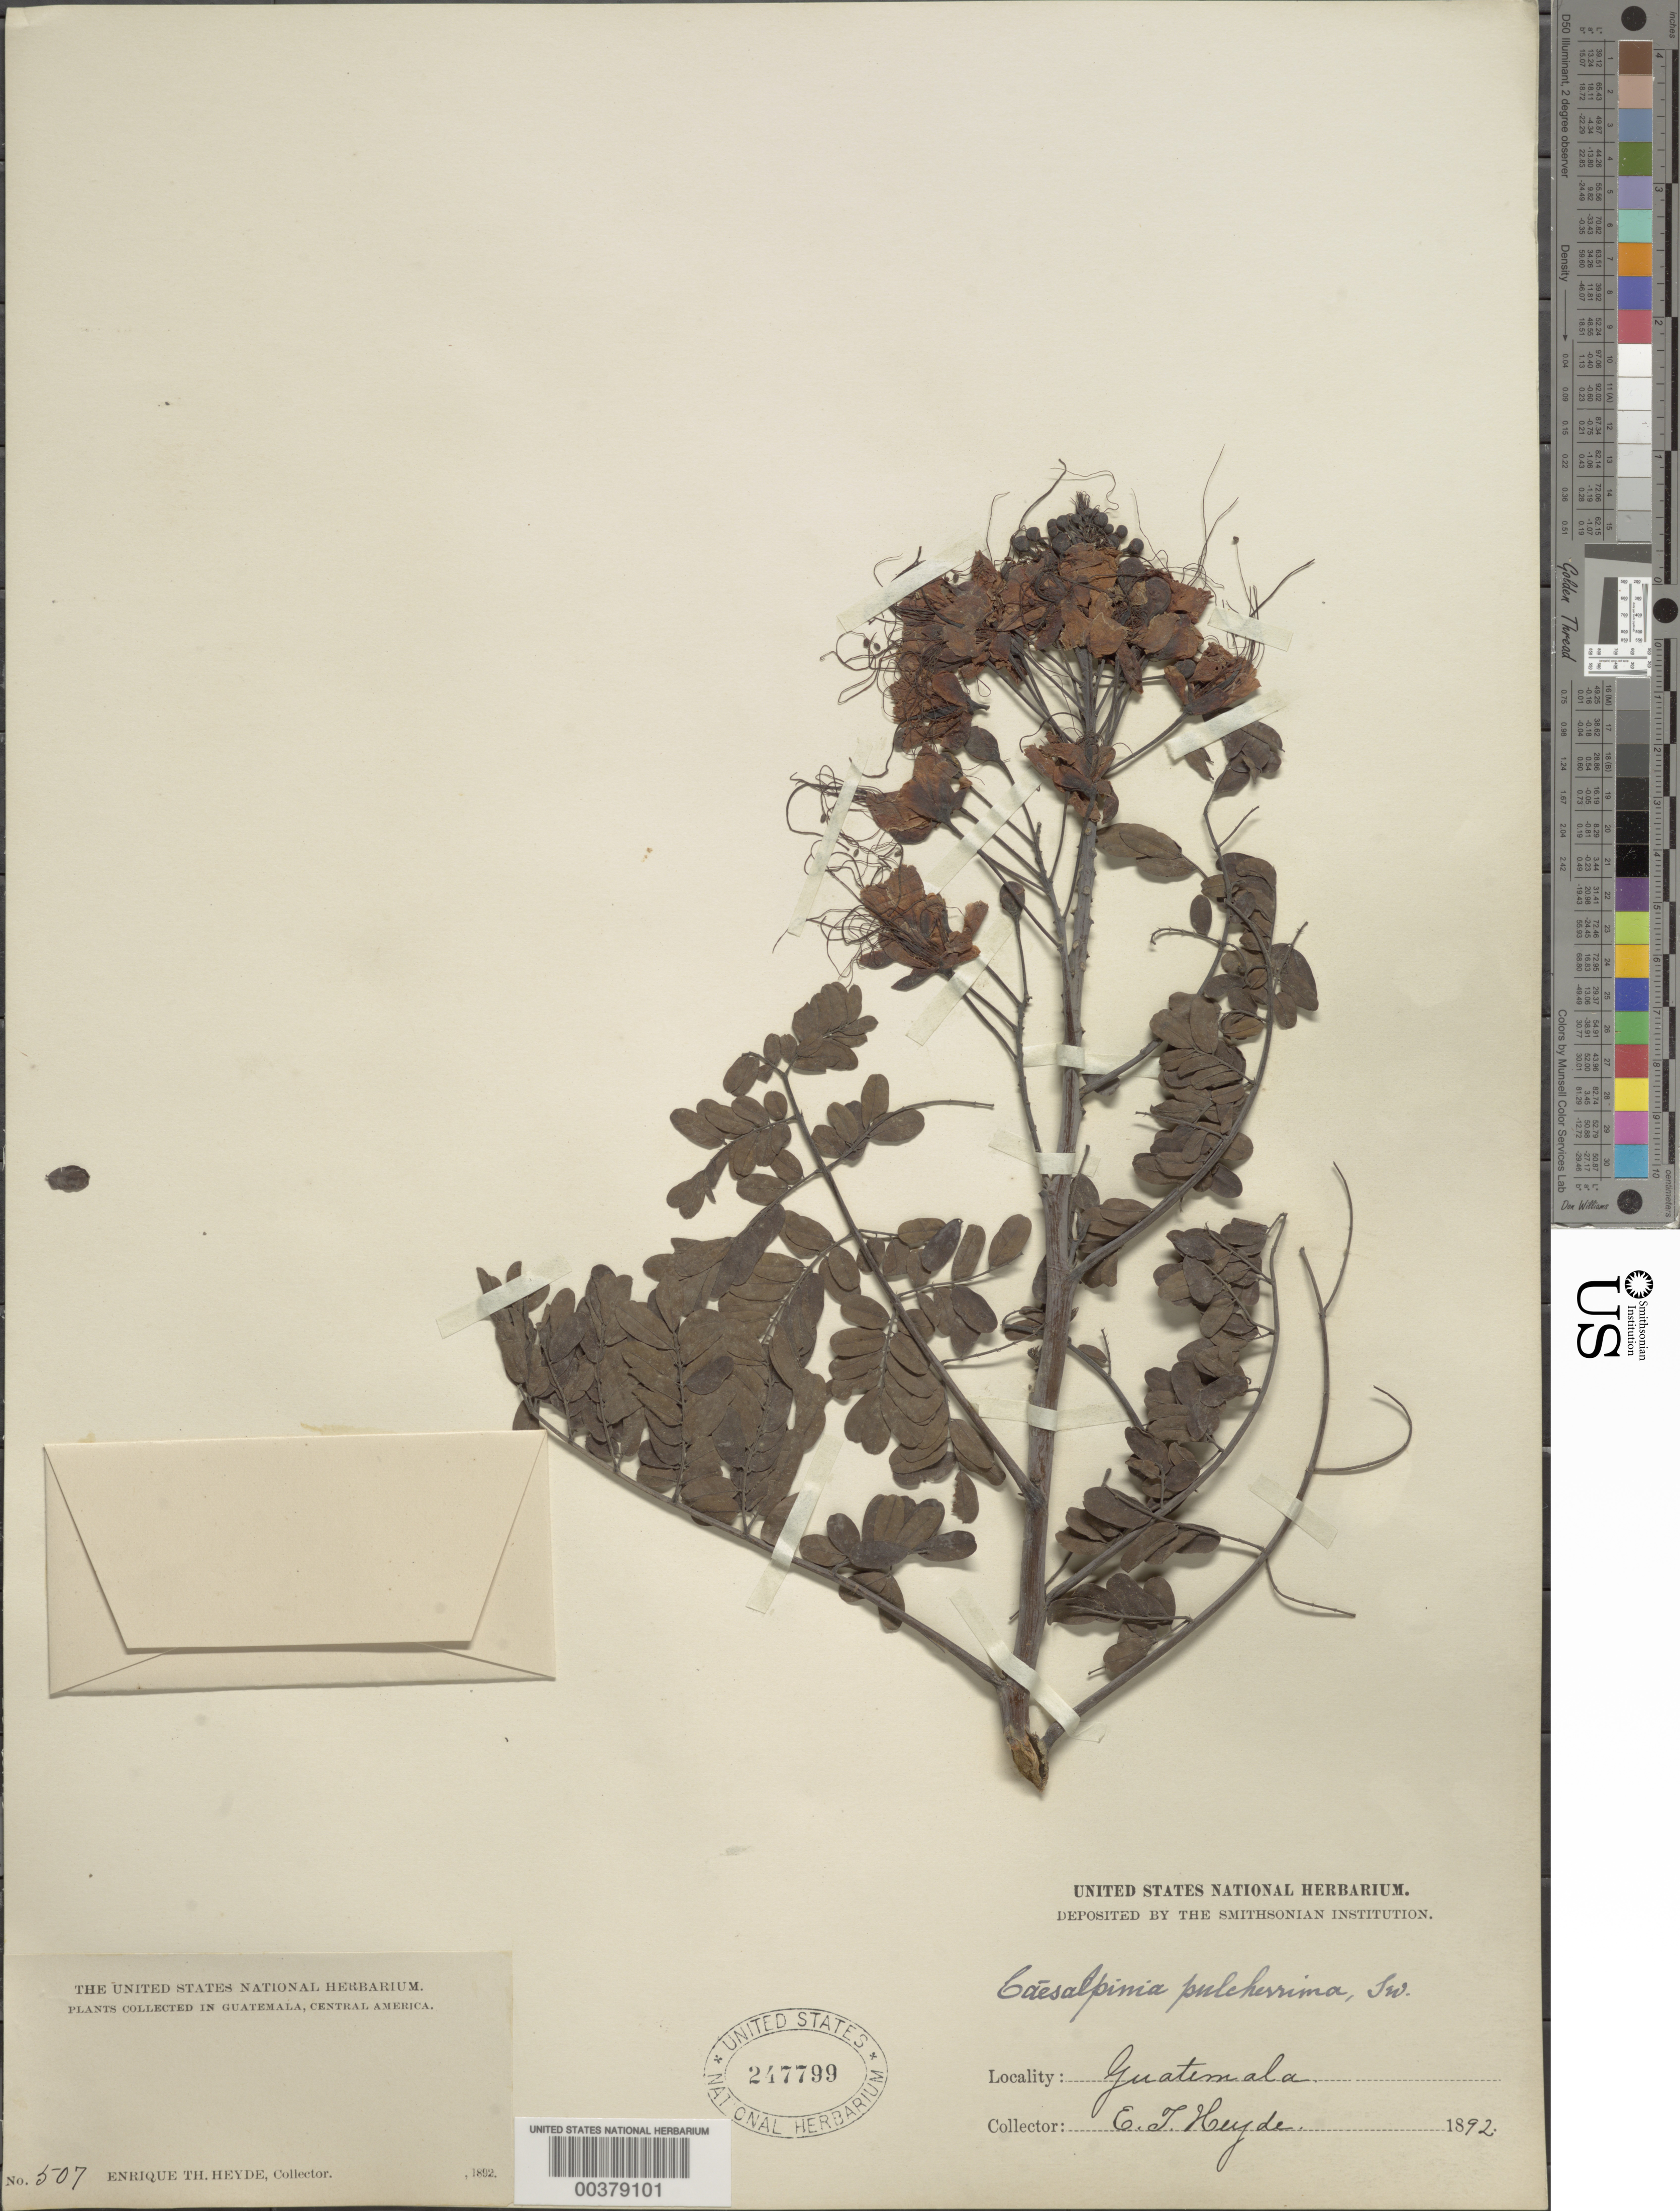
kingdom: Plantae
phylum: Tracheophyta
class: Magnoliopsida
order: Fabales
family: Fabaceae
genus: Caesalpinia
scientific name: Caesalpinia pulcherrima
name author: (L.) Sw.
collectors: E. T. Heyde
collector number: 507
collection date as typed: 1892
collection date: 1892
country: Guatemala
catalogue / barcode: US 247799